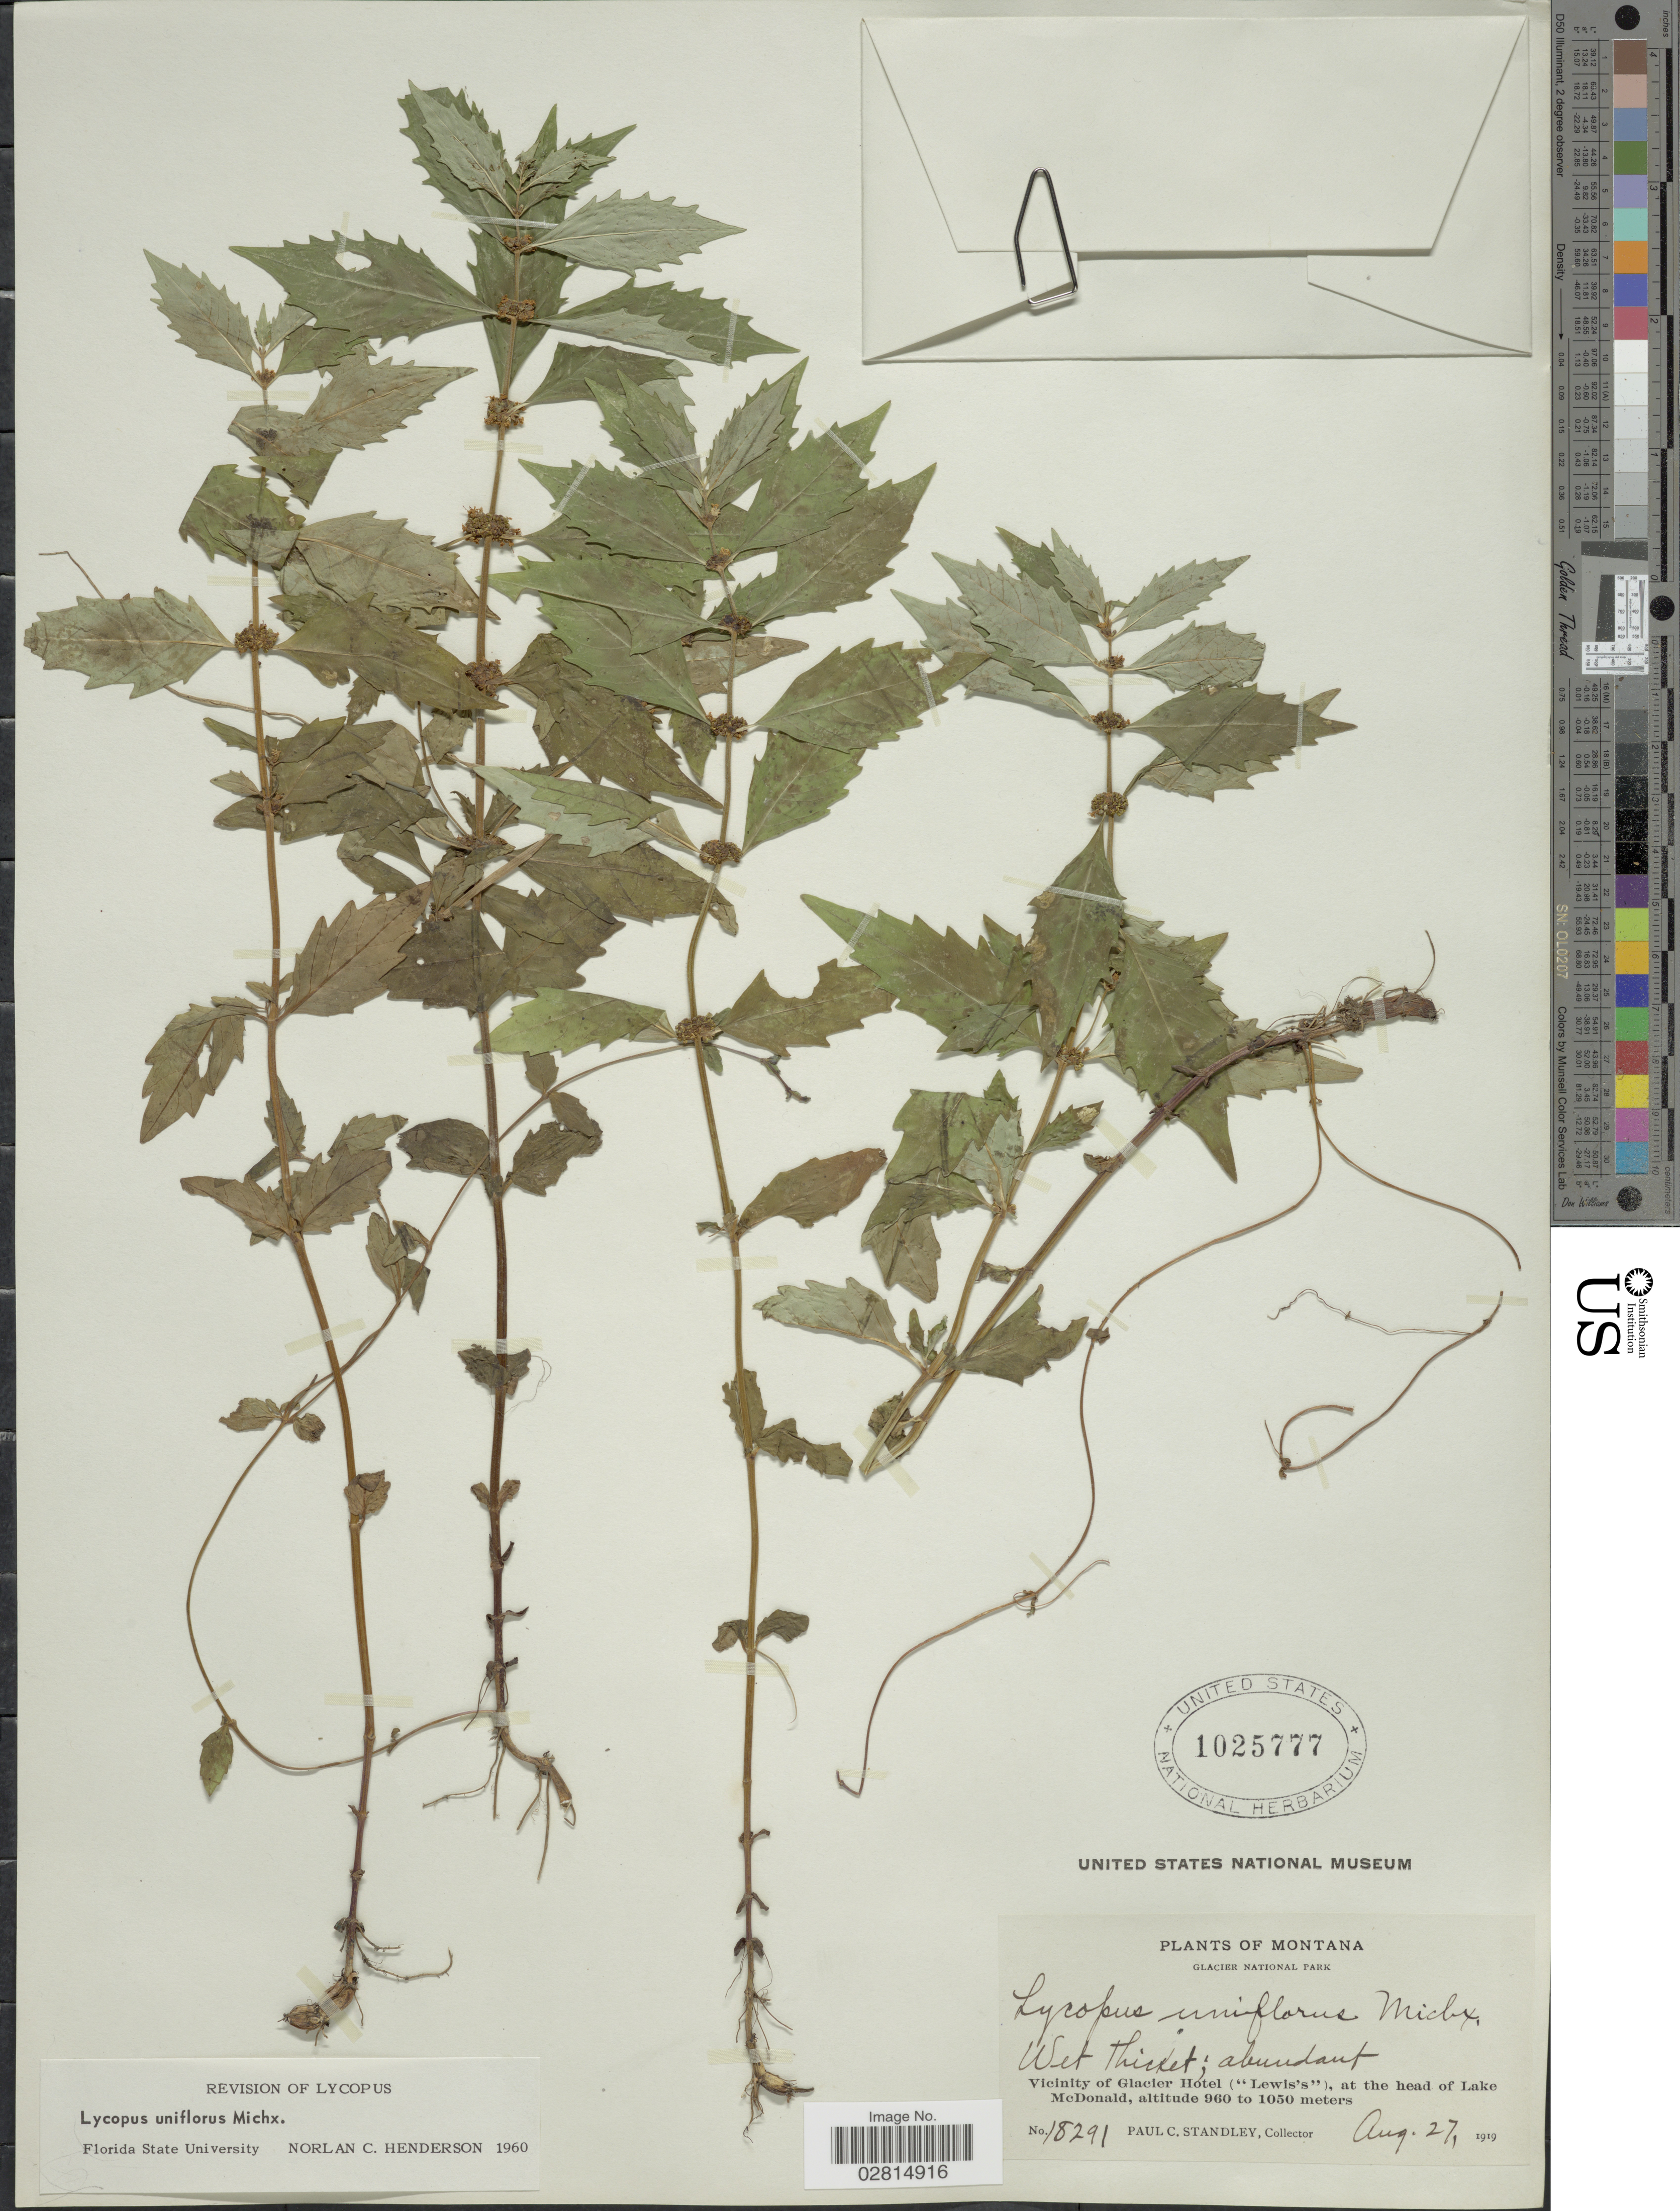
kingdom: Plantae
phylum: Tracheophyta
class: Magnoliopsida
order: Lamiales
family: Lamiaceae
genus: Lycopus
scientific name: Lycopus uniflorus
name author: Michx.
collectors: P. C. Standley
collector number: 18291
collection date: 1919-08-27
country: United States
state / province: Montana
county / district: Flathead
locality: Glacier National Park, Vicinity of Glacier Hotel ("Lewis's"), at the head of Lake McDonald.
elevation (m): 960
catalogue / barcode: US 1025777